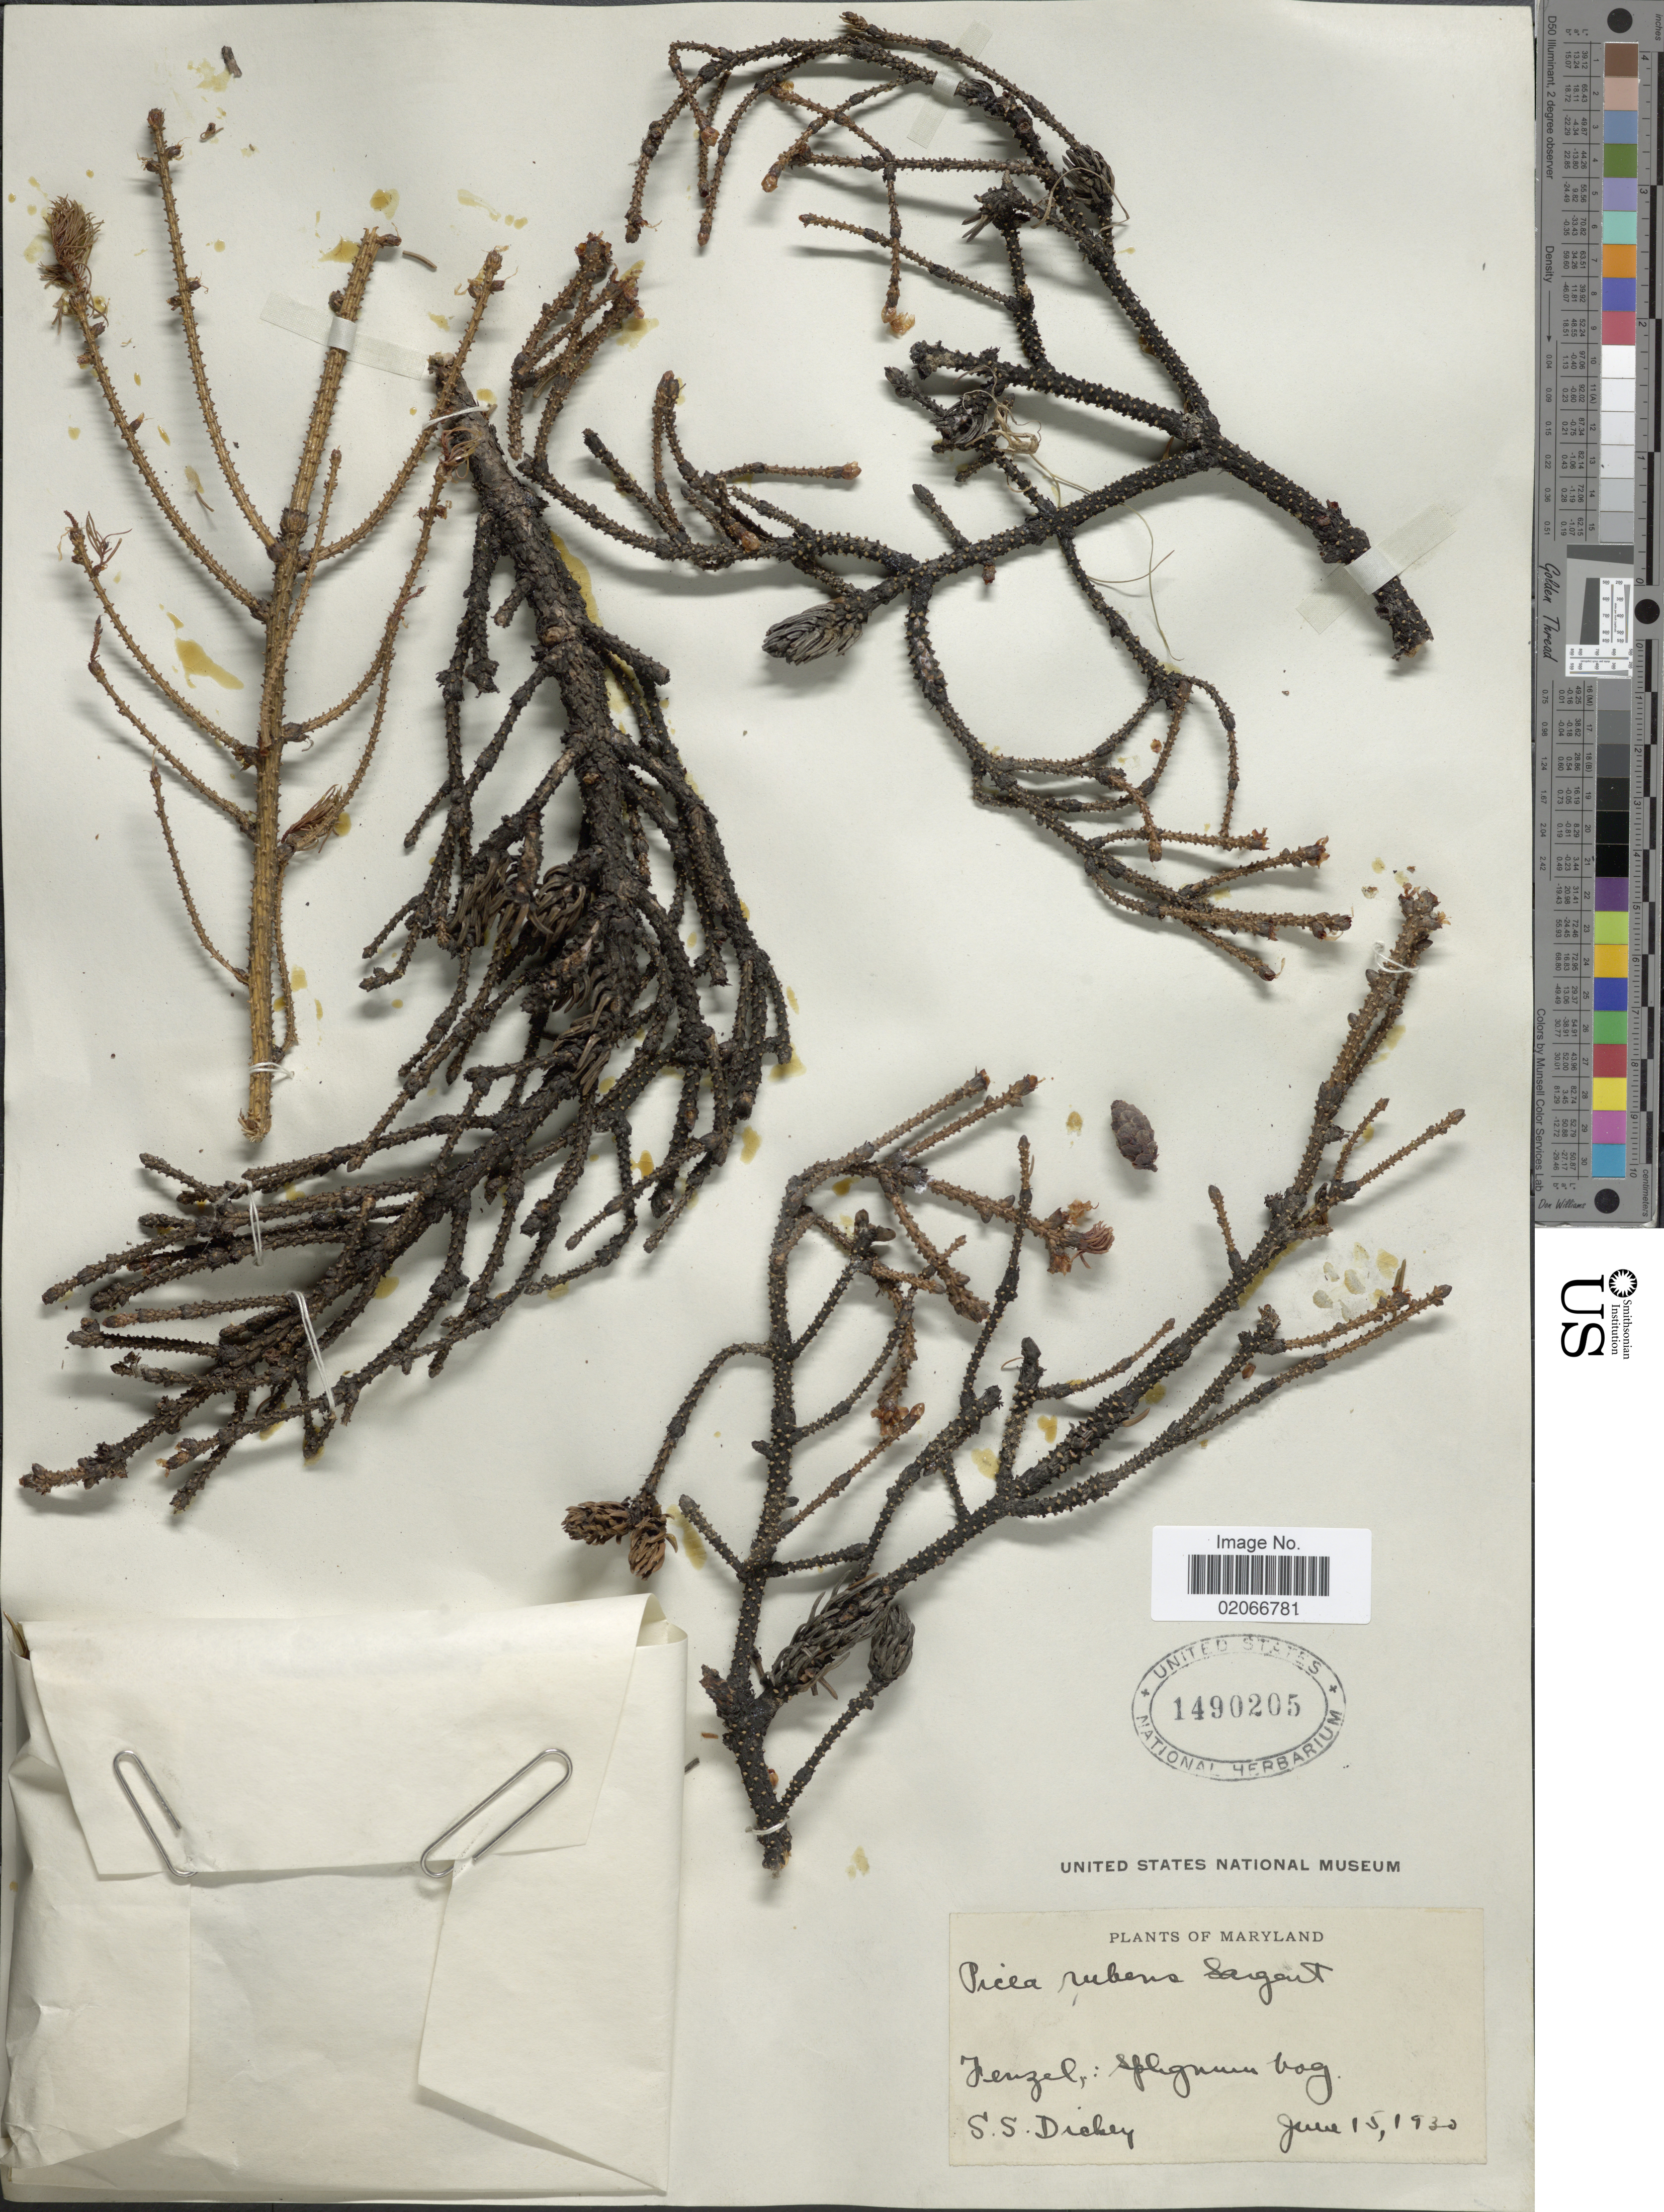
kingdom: Plantae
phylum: Tracheophyta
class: Pinopsida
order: Pinales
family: Pinaceae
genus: Picea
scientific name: Picea rubens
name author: Sarg.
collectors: S. Dickey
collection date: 1930-06-15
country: United States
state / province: Maryland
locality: Finzel.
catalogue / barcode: US 1490205